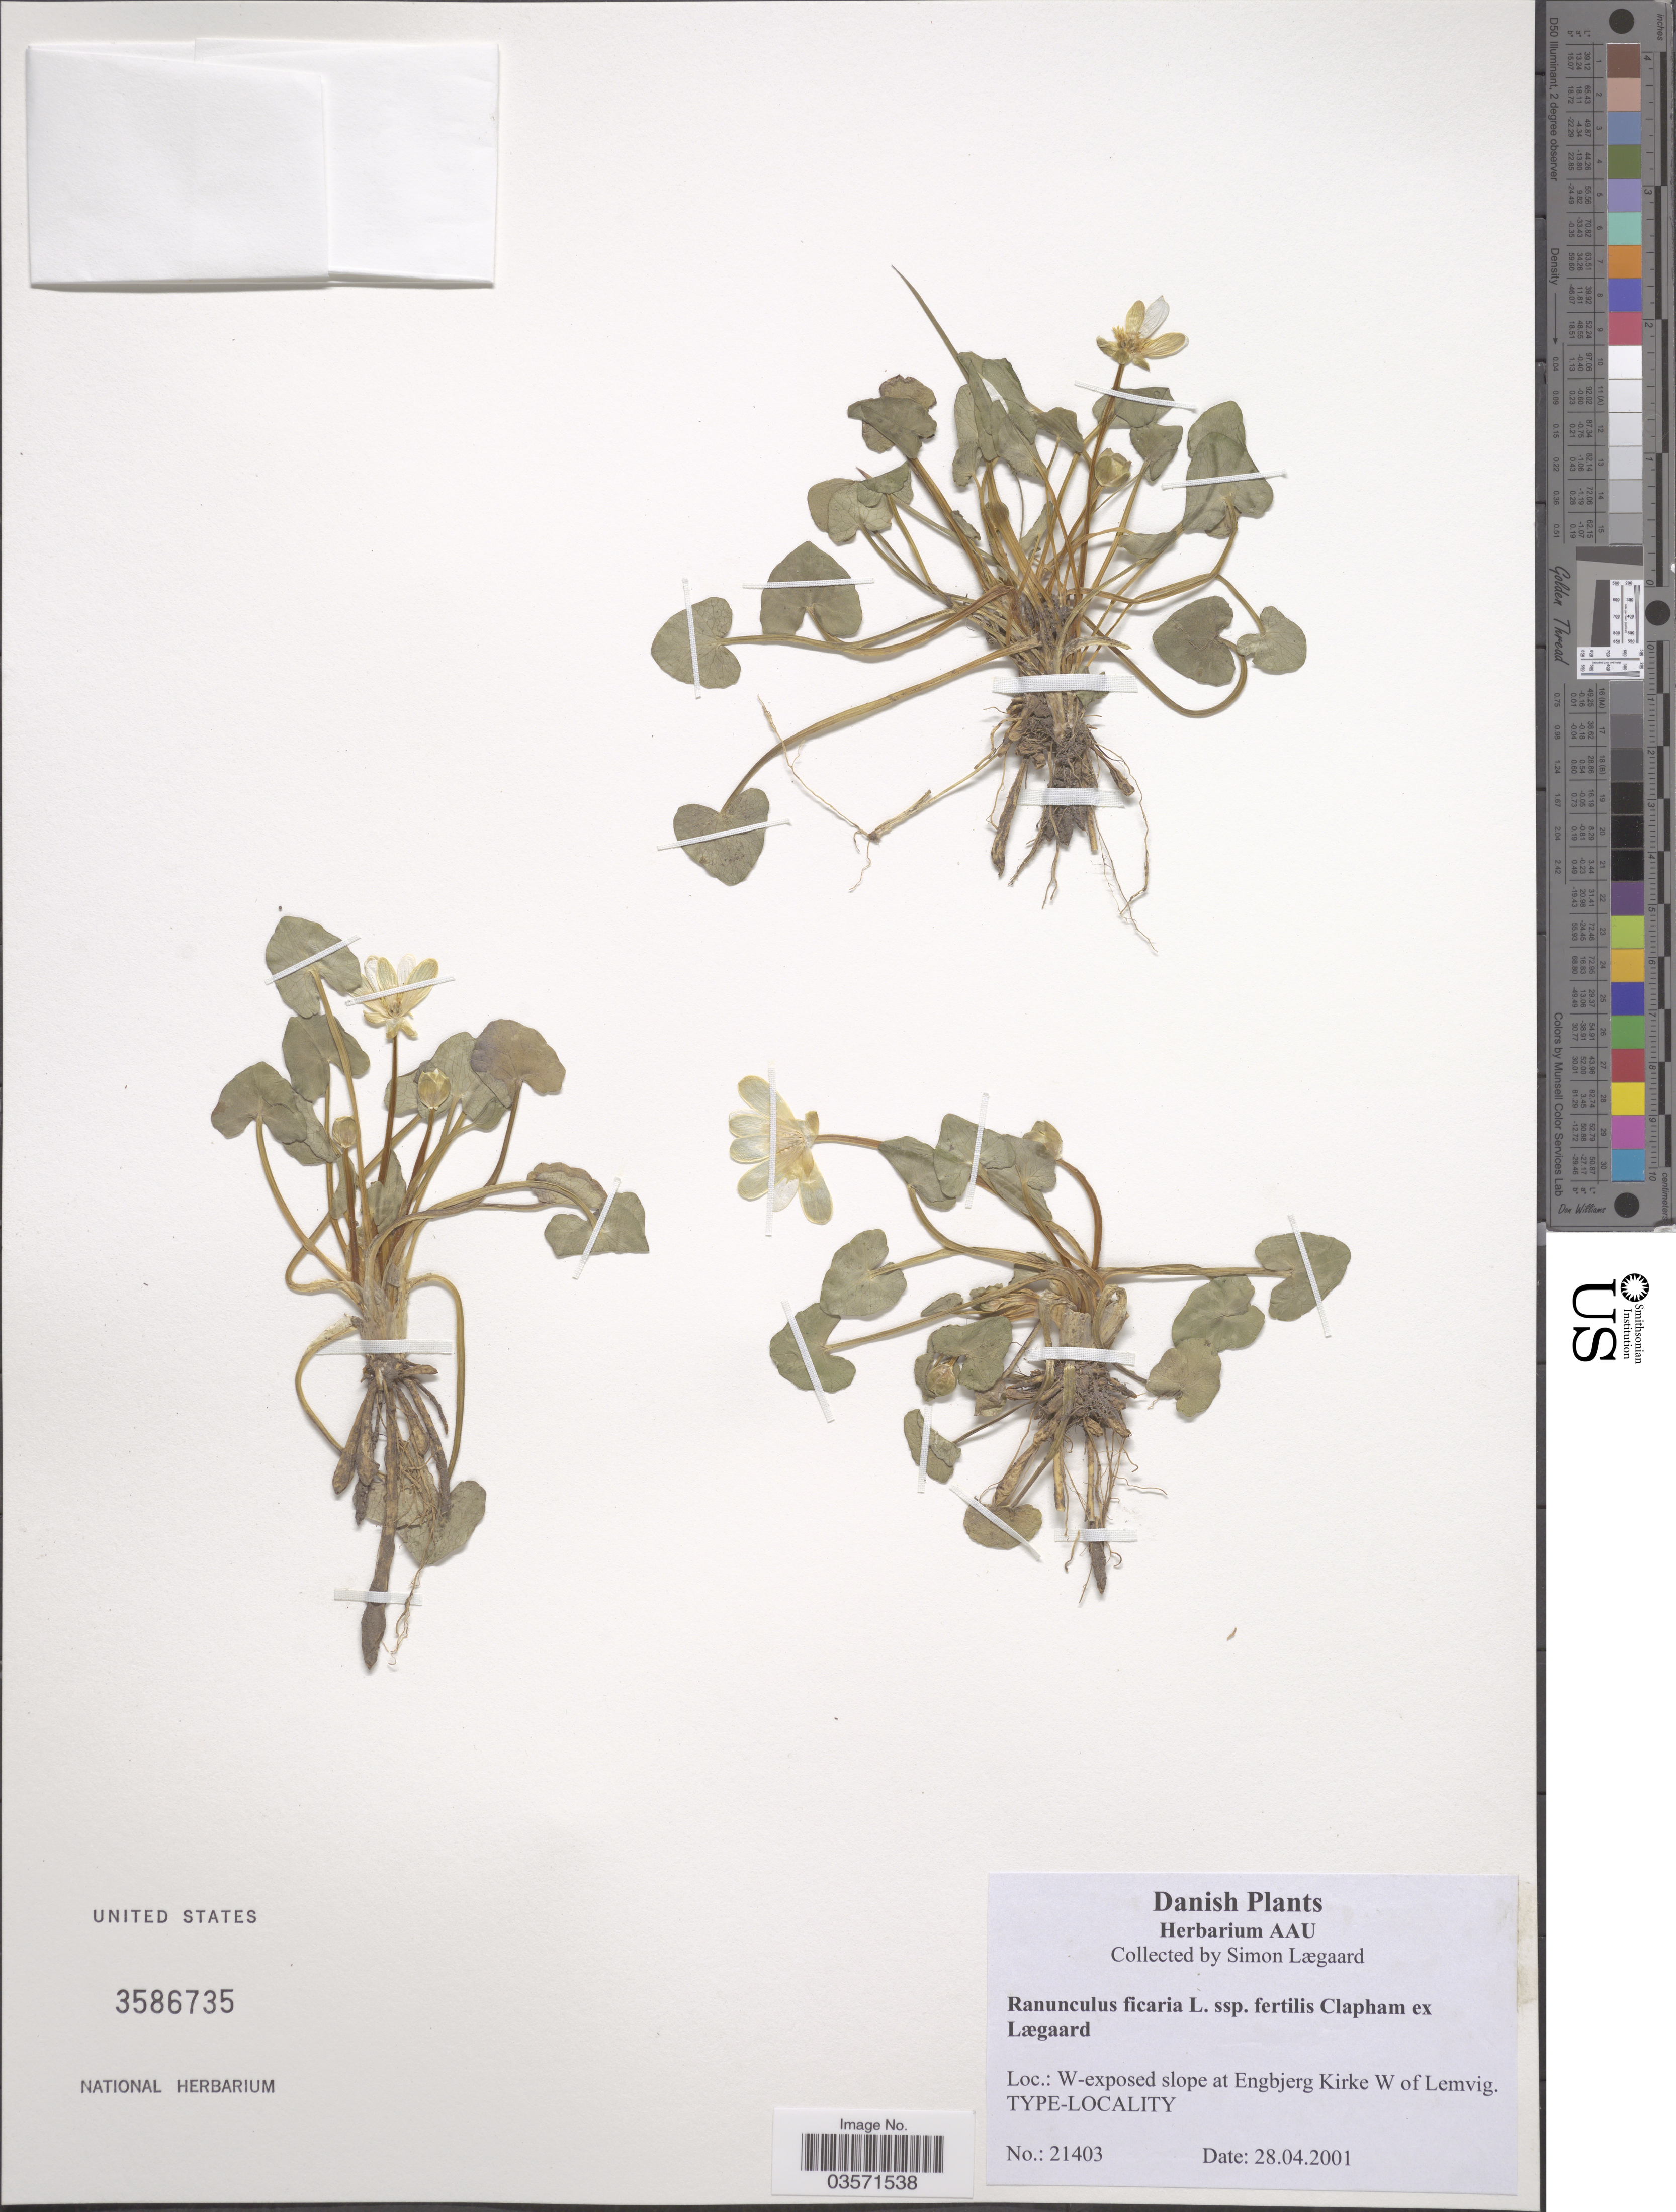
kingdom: Plantae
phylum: Tracheophyta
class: Magnoliopsida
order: Ranunculales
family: Ranunculaceae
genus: Ficaria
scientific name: Ficaria verna subsp. fertilis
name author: (A.R. Clapham ex Lægaard) Stace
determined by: Strong, M. T., (US), Smithsonian Institution - National Museum of Natural History (UNITED STATES)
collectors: S. Lægaard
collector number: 21403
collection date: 2001-04-28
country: Denmark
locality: Danish. W-exposed slope at Engbjerg Kirke W of Lemvig.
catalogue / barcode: US 3586735